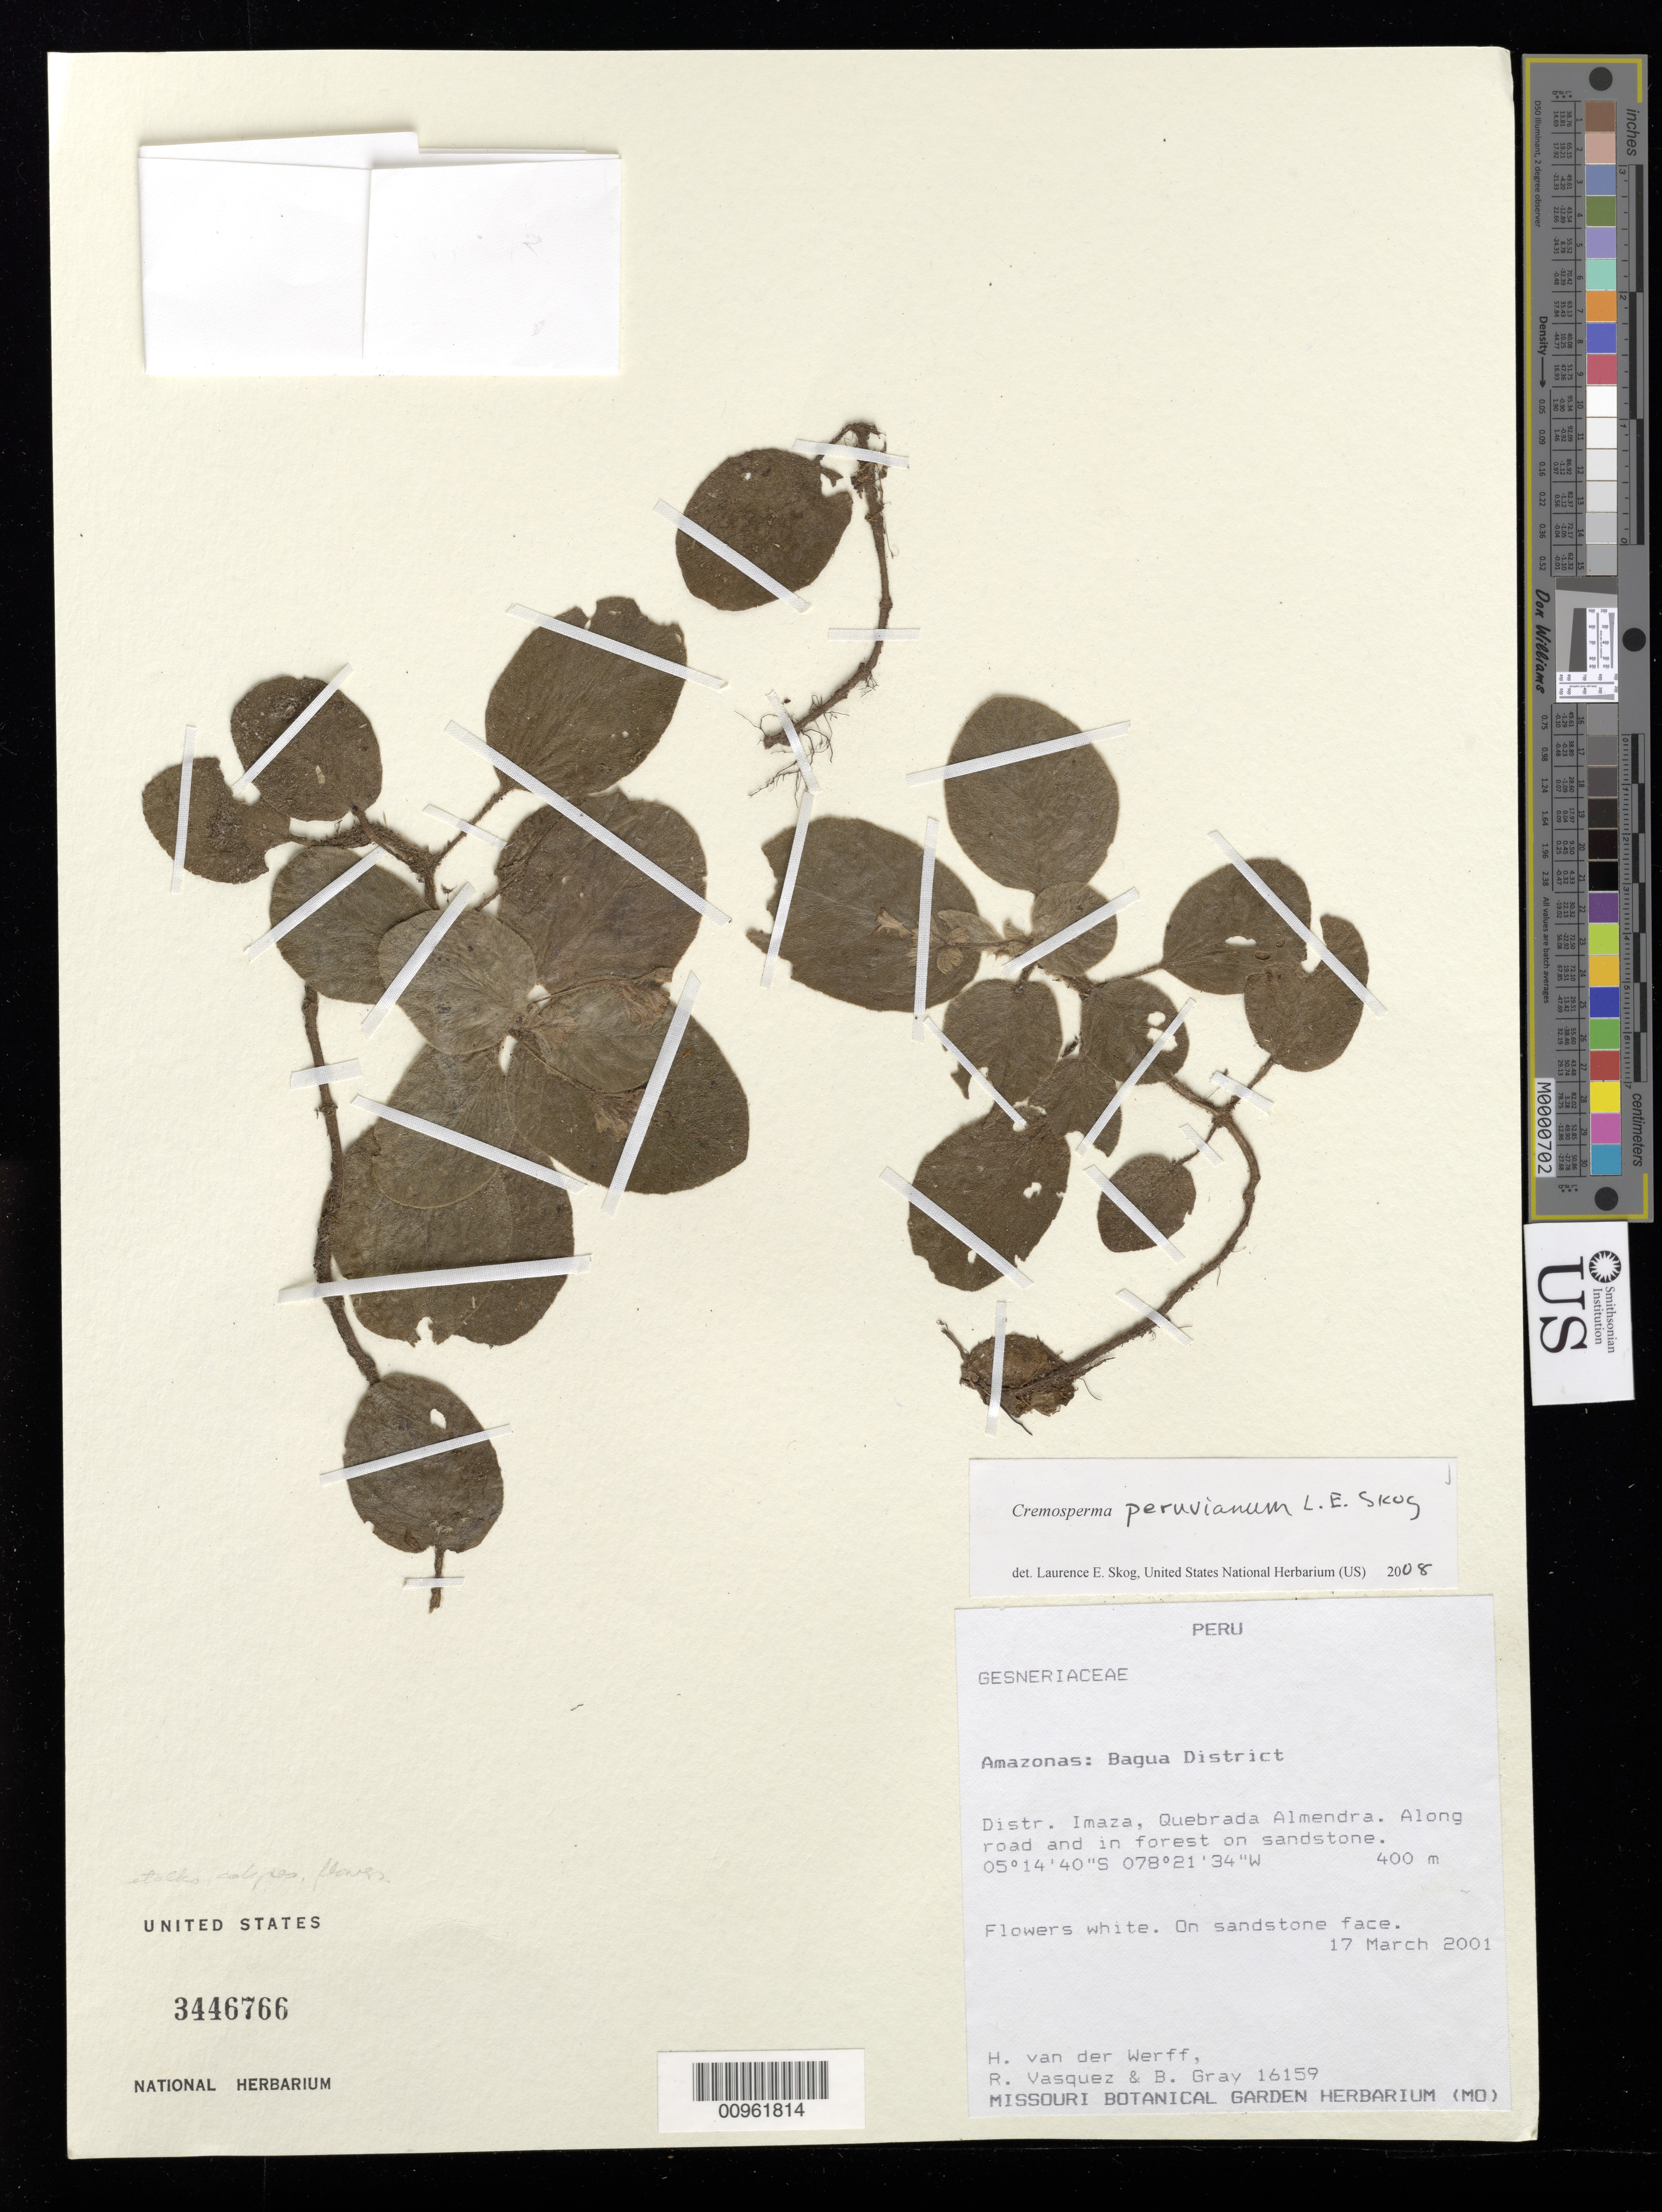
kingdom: Plantae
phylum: Tracheophyta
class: Magnoliopsida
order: Lamiales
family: Gesneriaceae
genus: Cremosperma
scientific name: Cremosperma peruvianum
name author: L.E. Skog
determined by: Skog, Laurence E.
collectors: H. van der Werff, R. Vásquez & B. Gray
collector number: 16159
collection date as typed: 17 Mar 2001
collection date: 2001-03-17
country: Peru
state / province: Amazonas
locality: Amazonas: Baguet District. Distr. Imaza, Quebrada Almendra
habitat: along road and in forest on sandstone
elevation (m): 400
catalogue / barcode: US 3446766